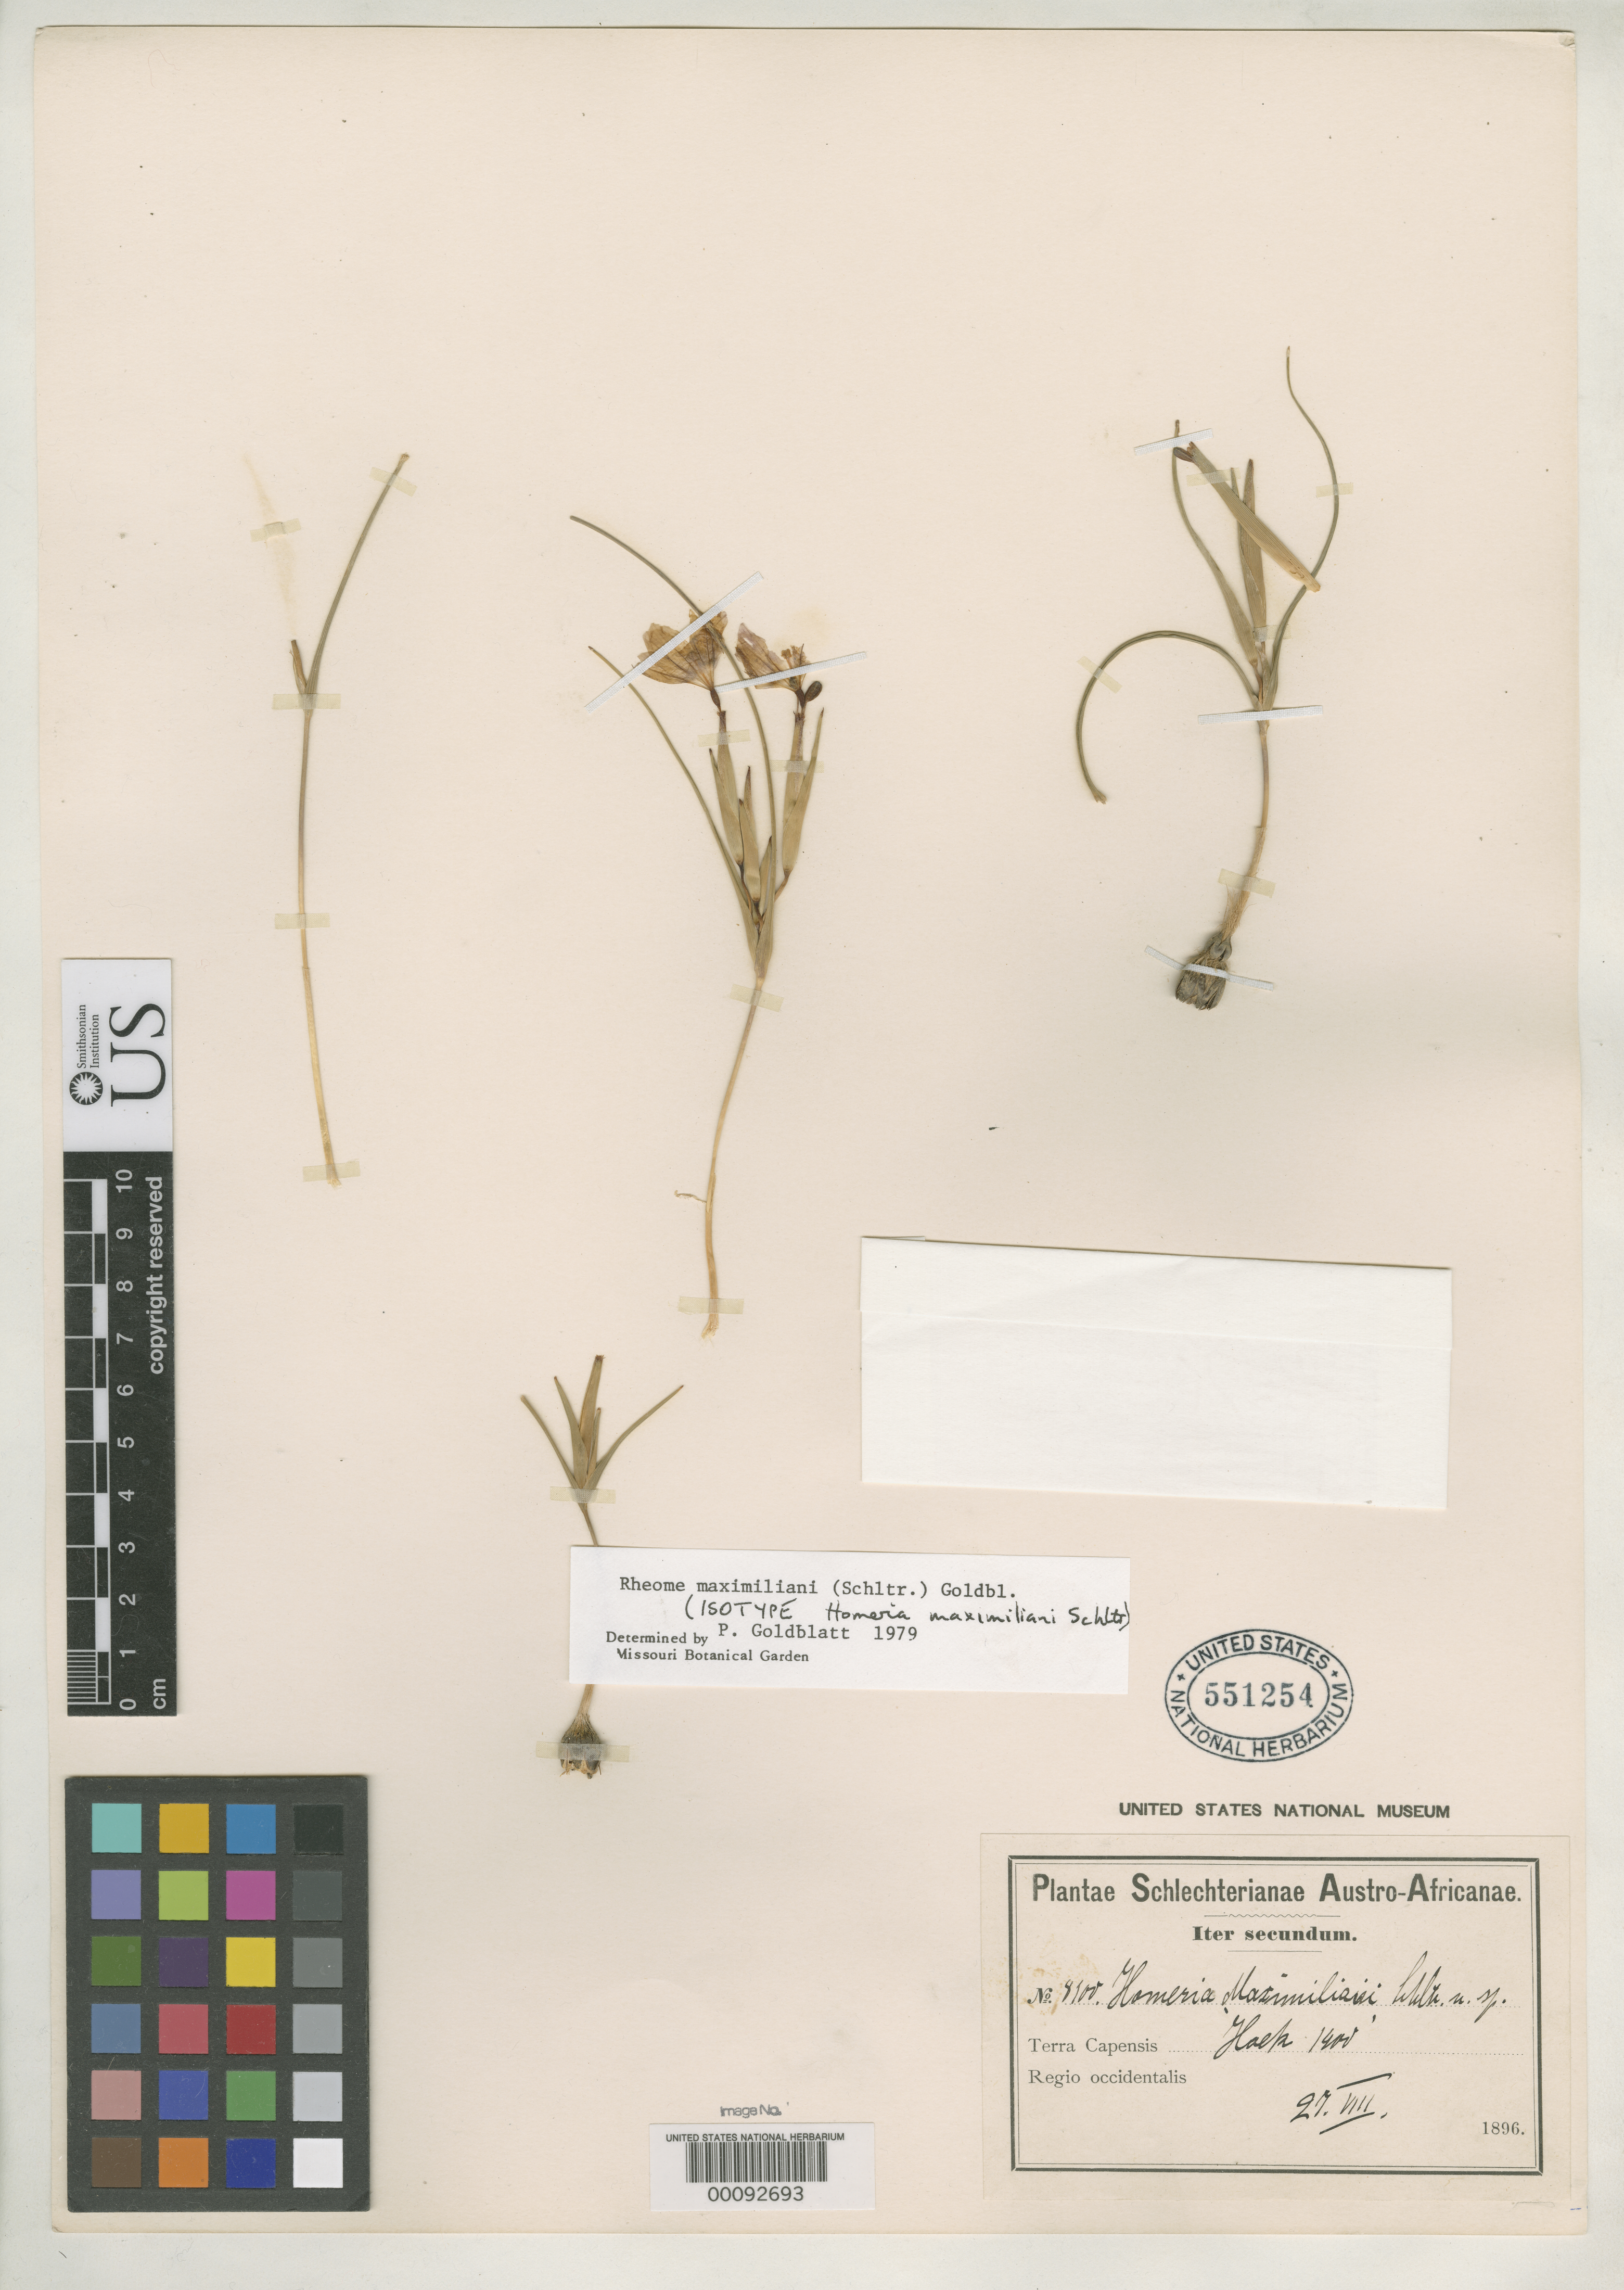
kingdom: Plantae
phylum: Tracheophyta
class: Liliopsida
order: Asparagales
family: Iridaceae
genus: Homeria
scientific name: Homeria maximiliani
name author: Schltr.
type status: Isotype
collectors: F. R. R. Schlechter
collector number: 8700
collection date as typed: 27 Aug 1896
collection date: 1896-08-27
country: South Africa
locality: Terra Capensis, Clanwilliam; alt. 1400 Ped.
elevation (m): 427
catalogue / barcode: US 551254